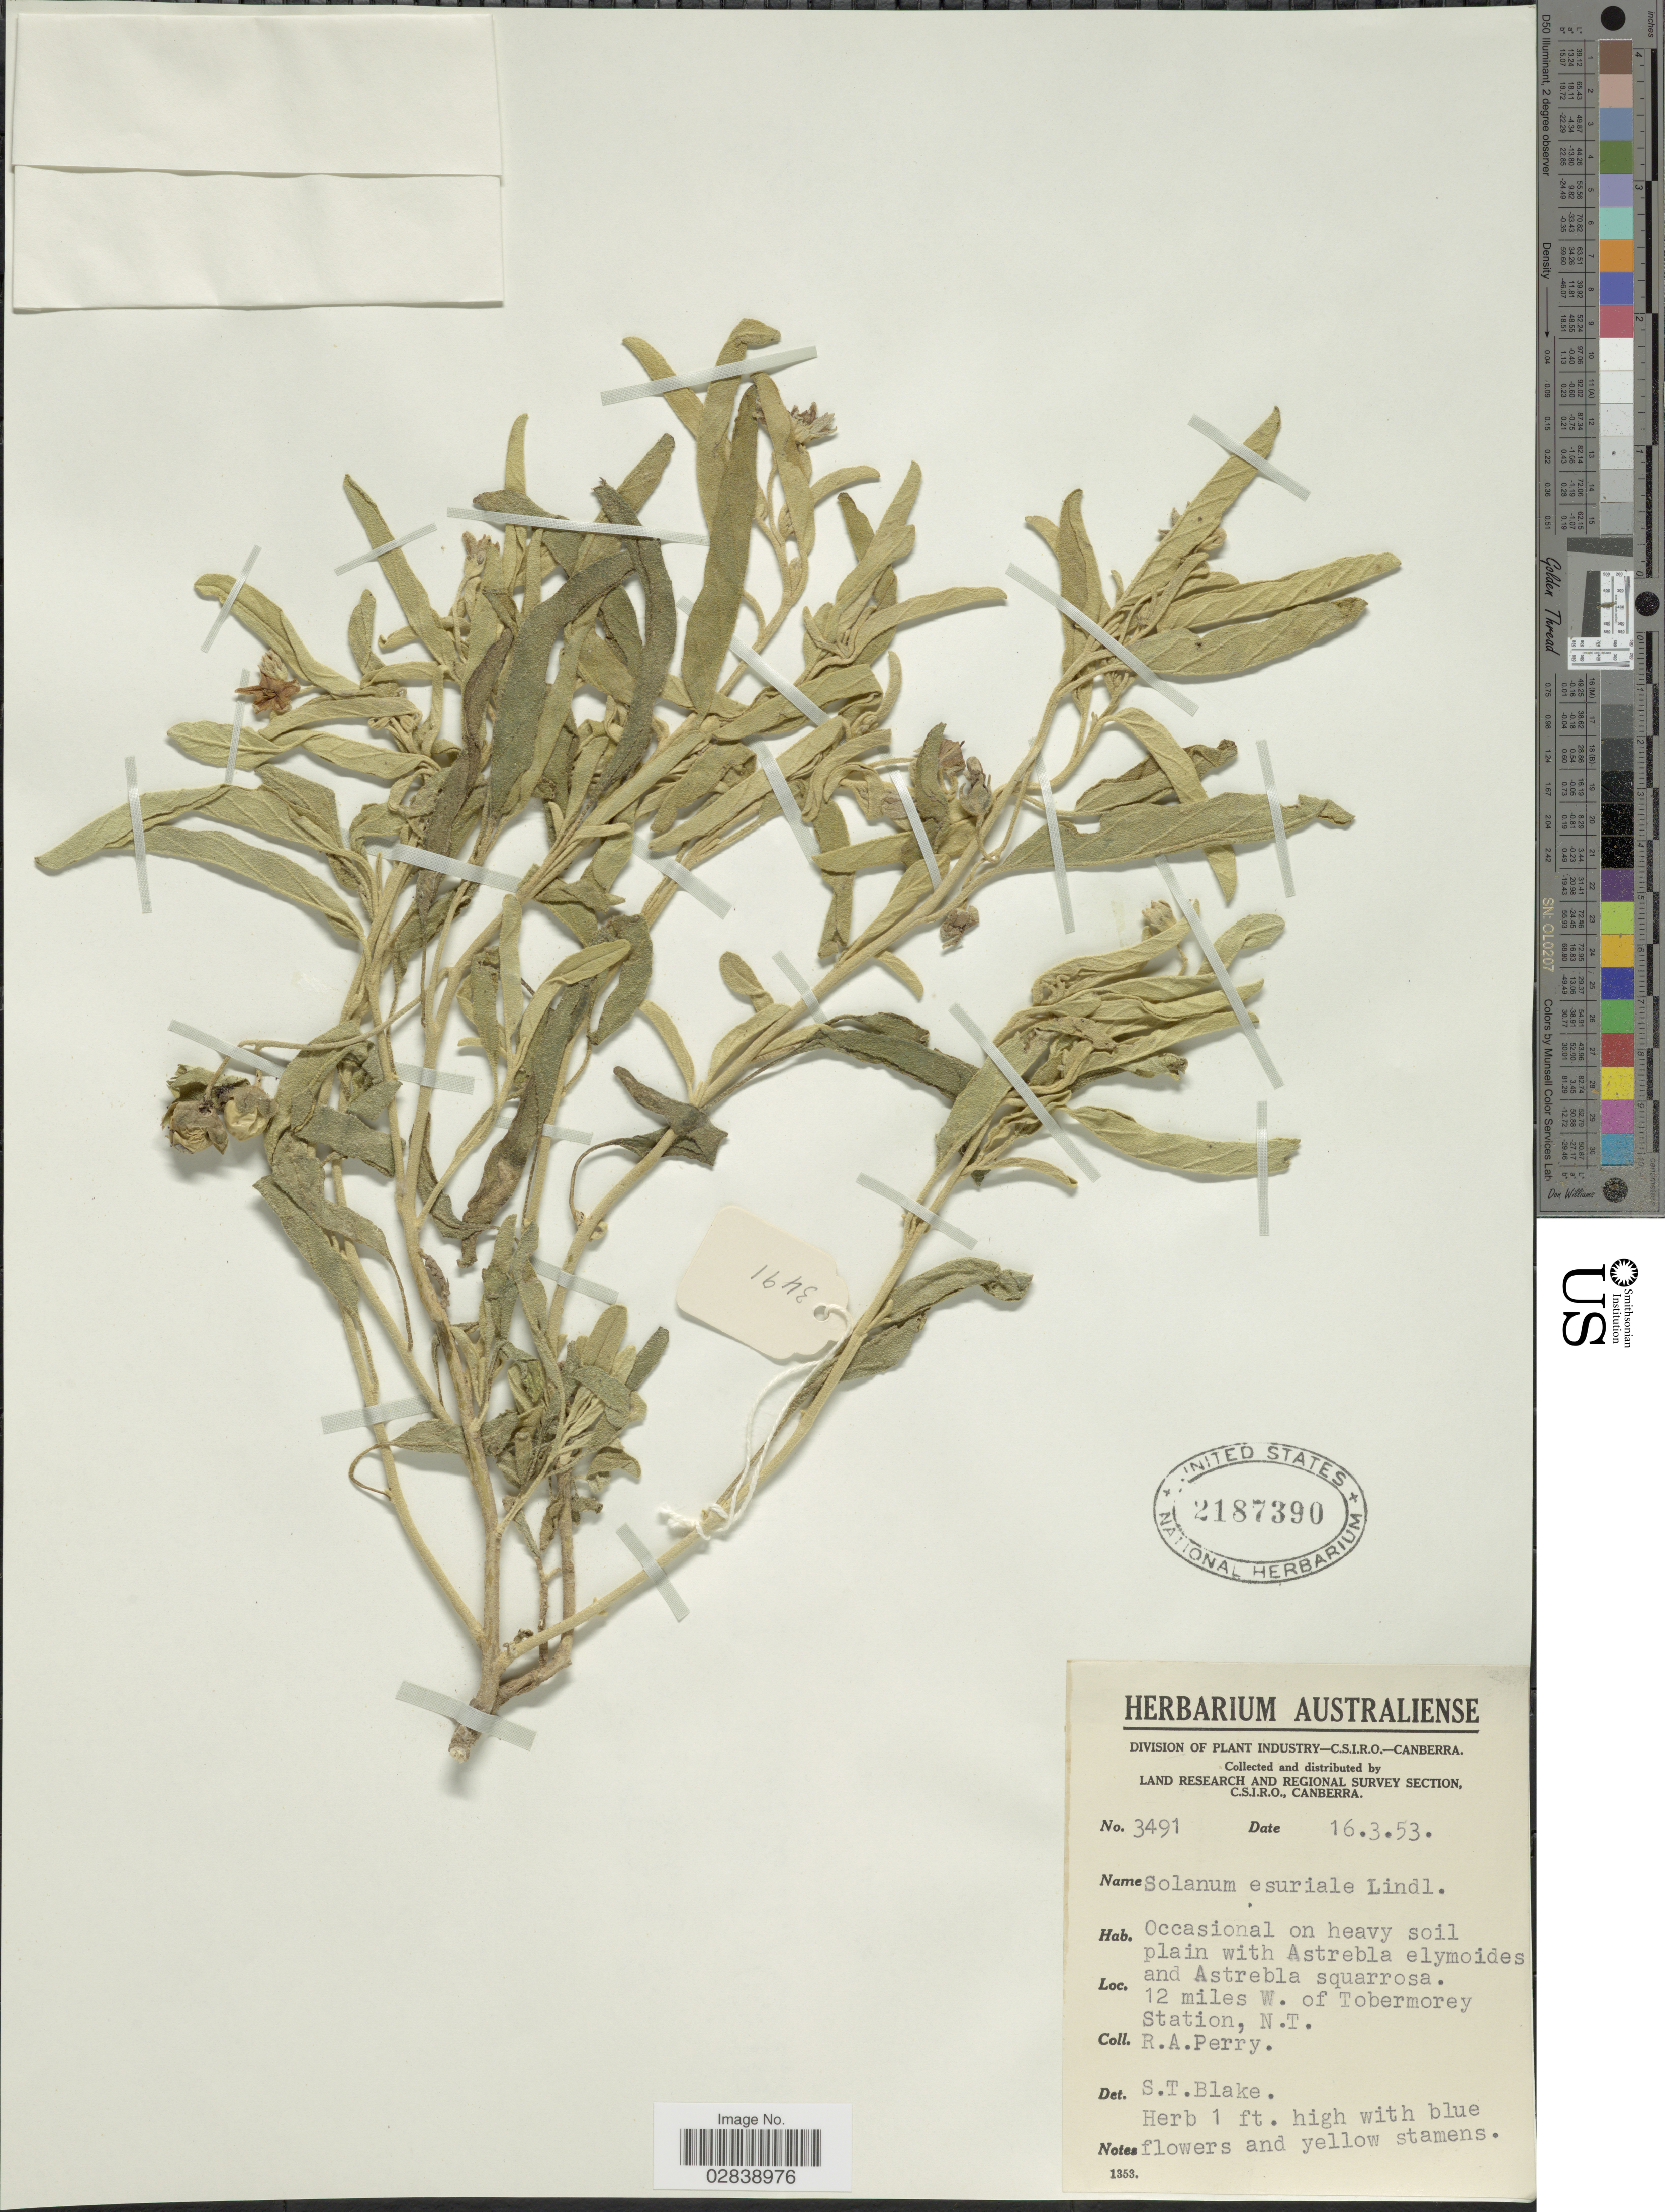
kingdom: Plantae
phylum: Tracheophyta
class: Magnoliopsida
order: Solanales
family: Solanaceae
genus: Solanum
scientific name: Solanum esuriale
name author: Lindl.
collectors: Perry, R. A.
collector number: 3491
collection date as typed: Transcribed d/m/y: 16/3/53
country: Australia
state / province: Northern Territory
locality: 12 miles W. of Tobermorey Station, N.T.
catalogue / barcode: US 2187390